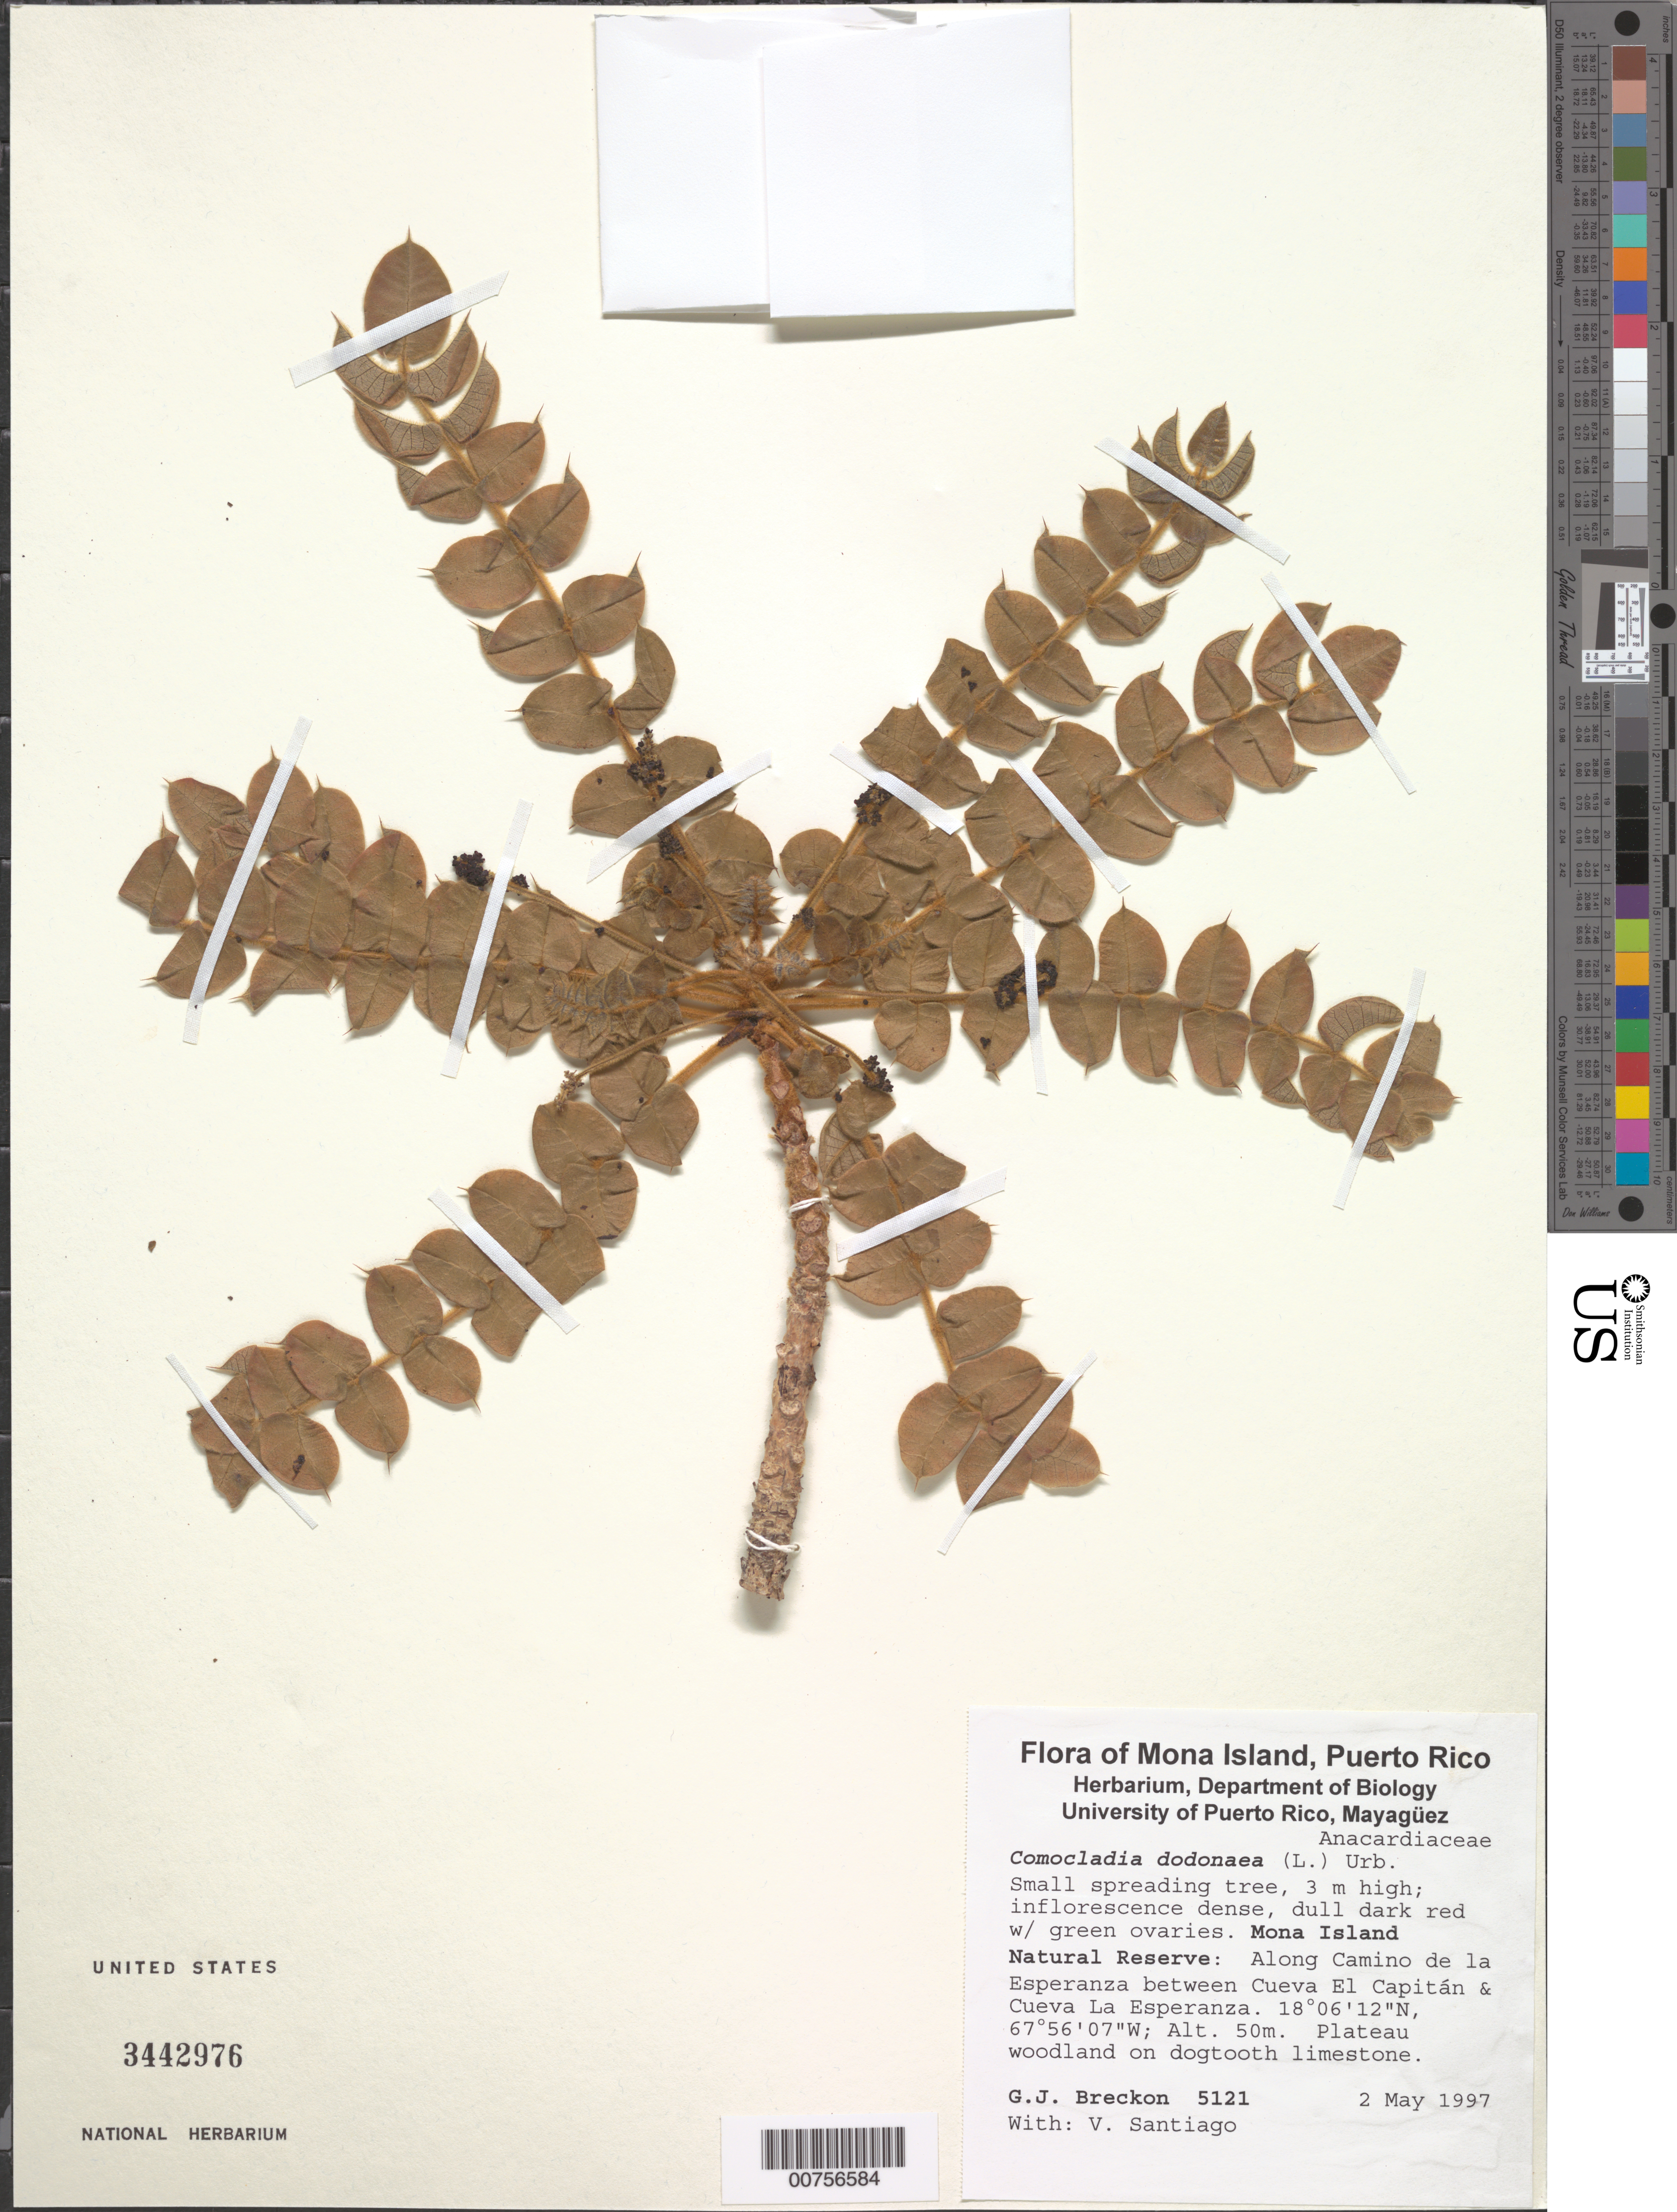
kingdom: Plantae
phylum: Tracheophyta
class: Magnoliopsida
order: Sapindales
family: Anacardiaceae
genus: Comocladia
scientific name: Comocladia dodonaea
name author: (L.) Urb.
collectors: G. J. Breckon & V. Santiago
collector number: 5121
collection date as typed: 02 May 1997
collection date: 1997-05-02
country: Puerto Rico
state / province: Mayaguëz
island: Mona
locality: Mona Island Natural Reserve: Along camino de la Esperanza between Cueva El Capitán & Cueva La Esperanza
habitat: Plateau woodland on dogtooth limestone.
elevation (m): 50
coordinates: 18.10333333, -67.93527778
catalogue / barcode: US 3442976